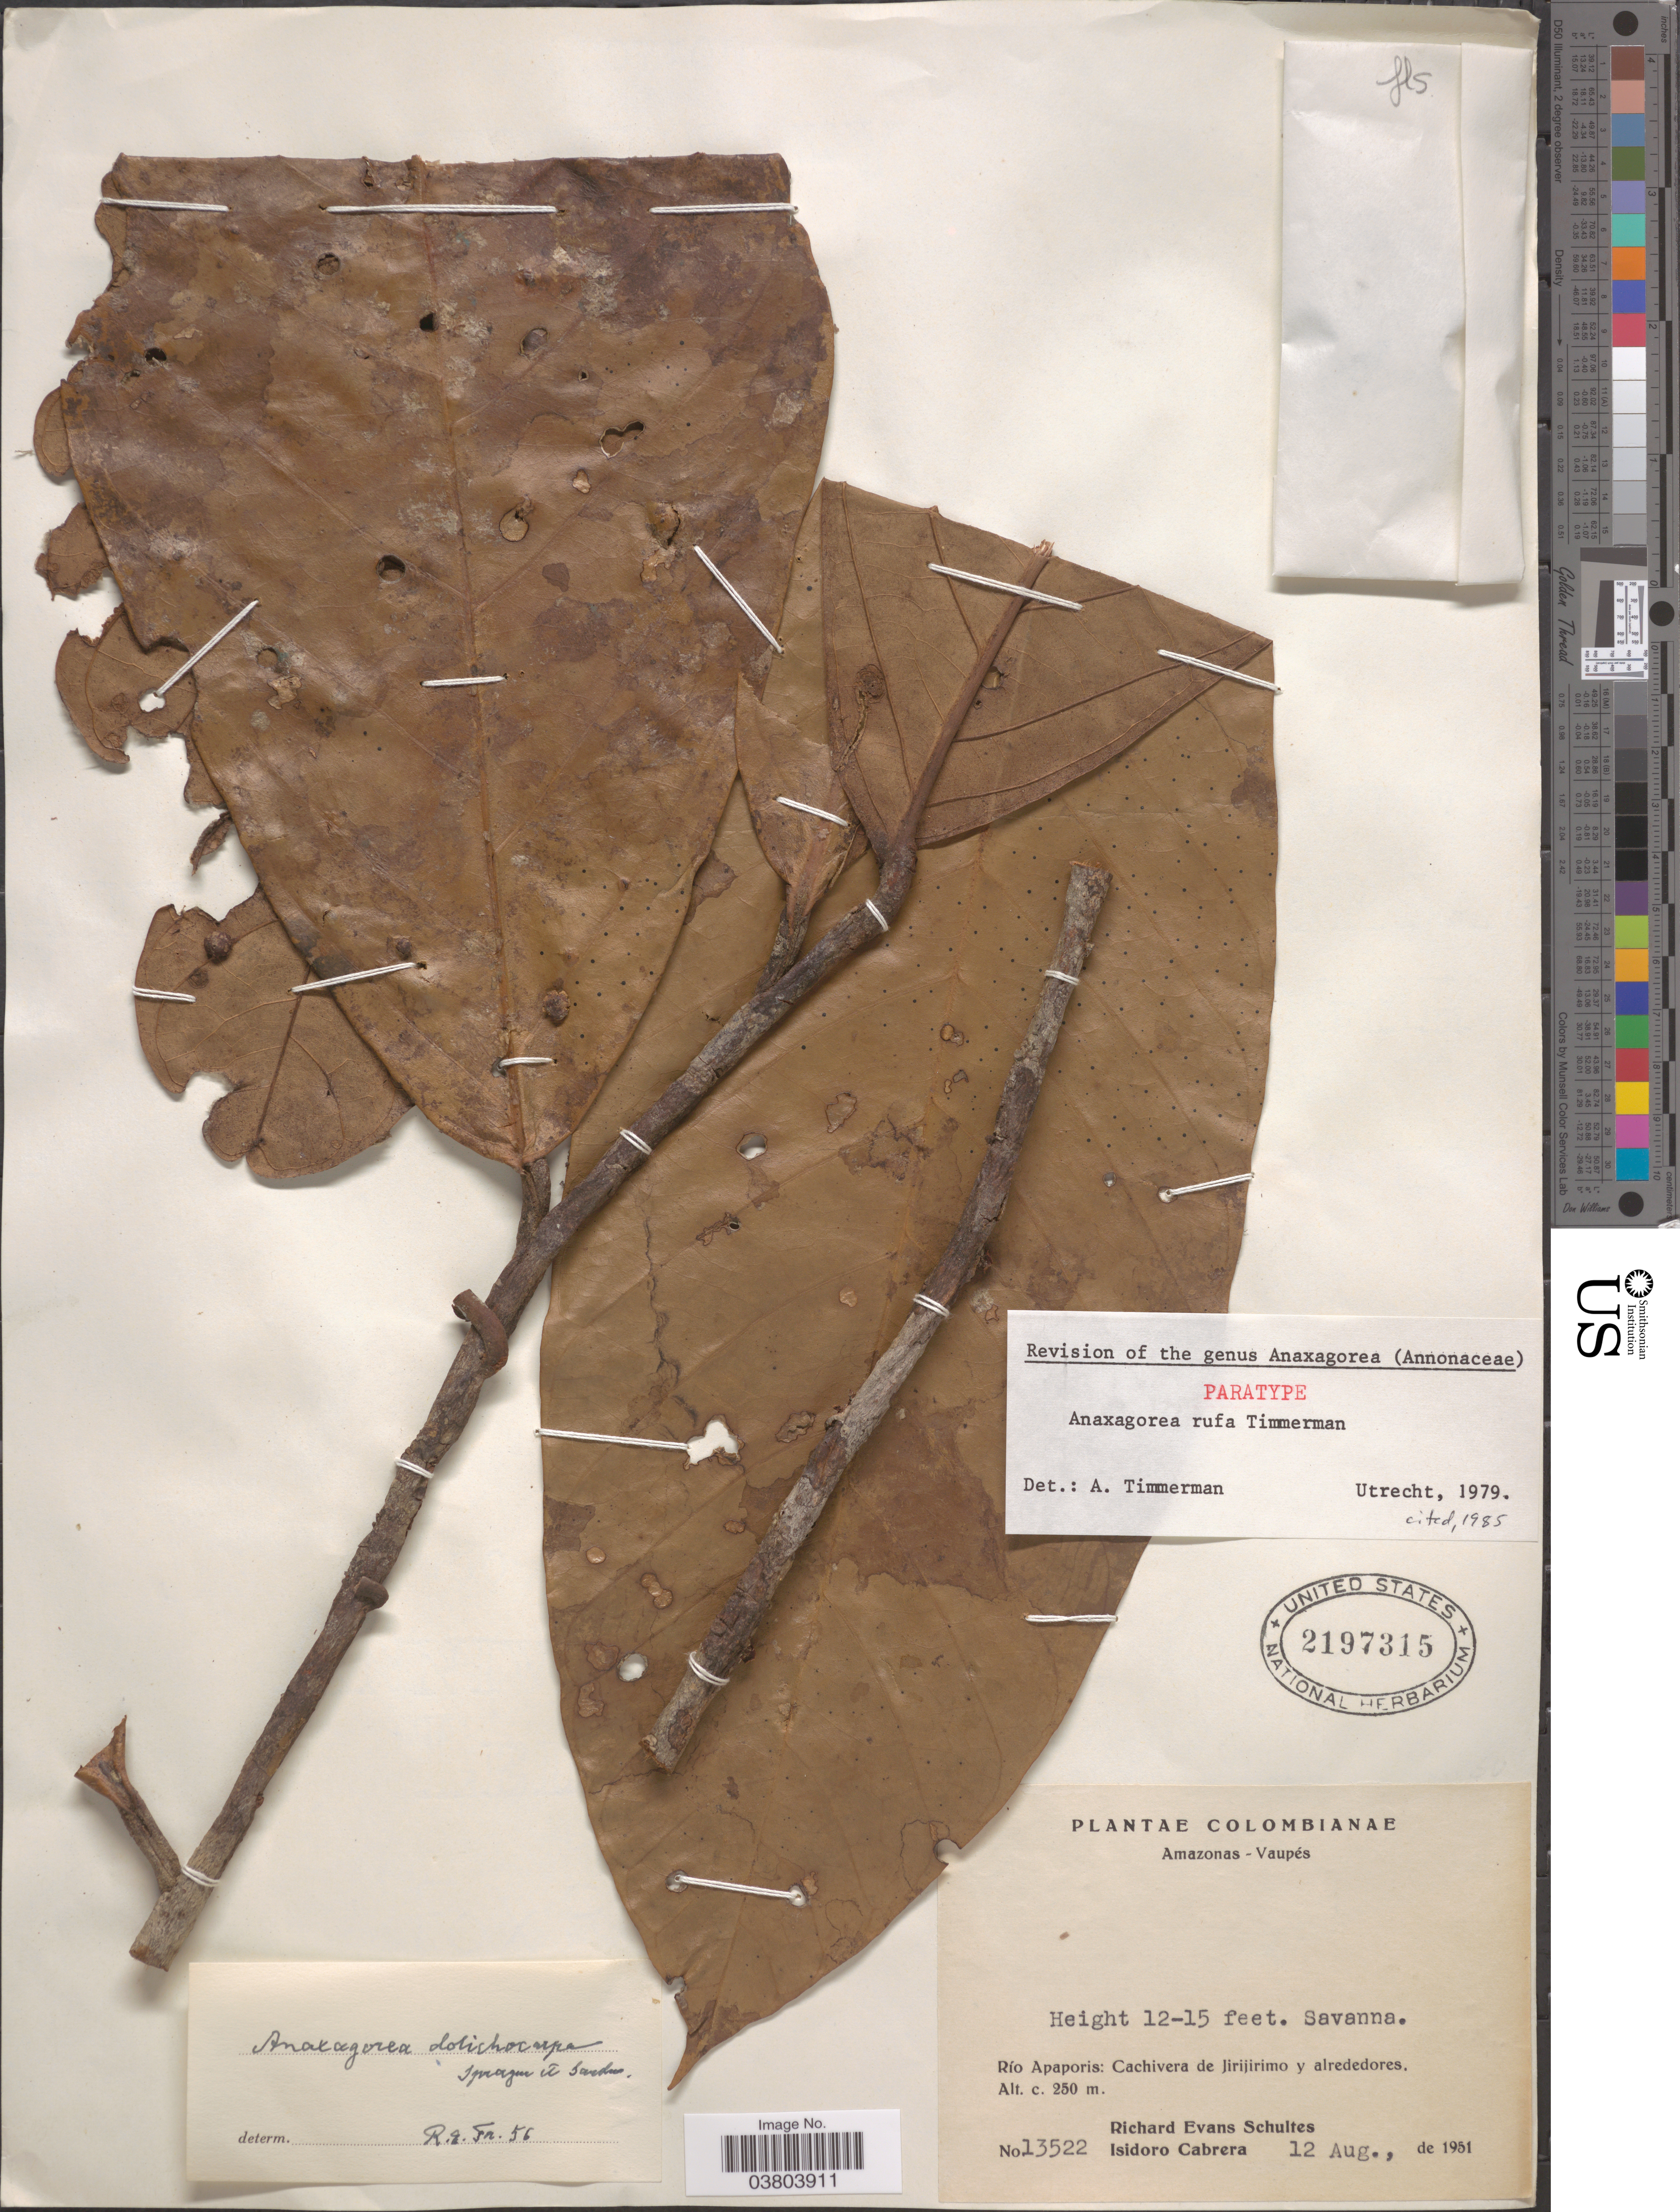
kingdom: Plantae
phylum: Tracheophyta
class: Magnoliopsida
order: Magnoliales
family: Annonaceae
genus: Anaxagorea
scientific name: Anaxagorea rufa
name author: Timmerman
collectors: R. E. Schultes & I. Cabrera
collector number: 13522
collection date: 1951-08-12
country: Colombia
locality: Amazonas-Vaupés. Río Apaporis: Cachivera de Jirijirimo y alrededores.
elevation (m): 250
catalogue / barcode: US 2197315